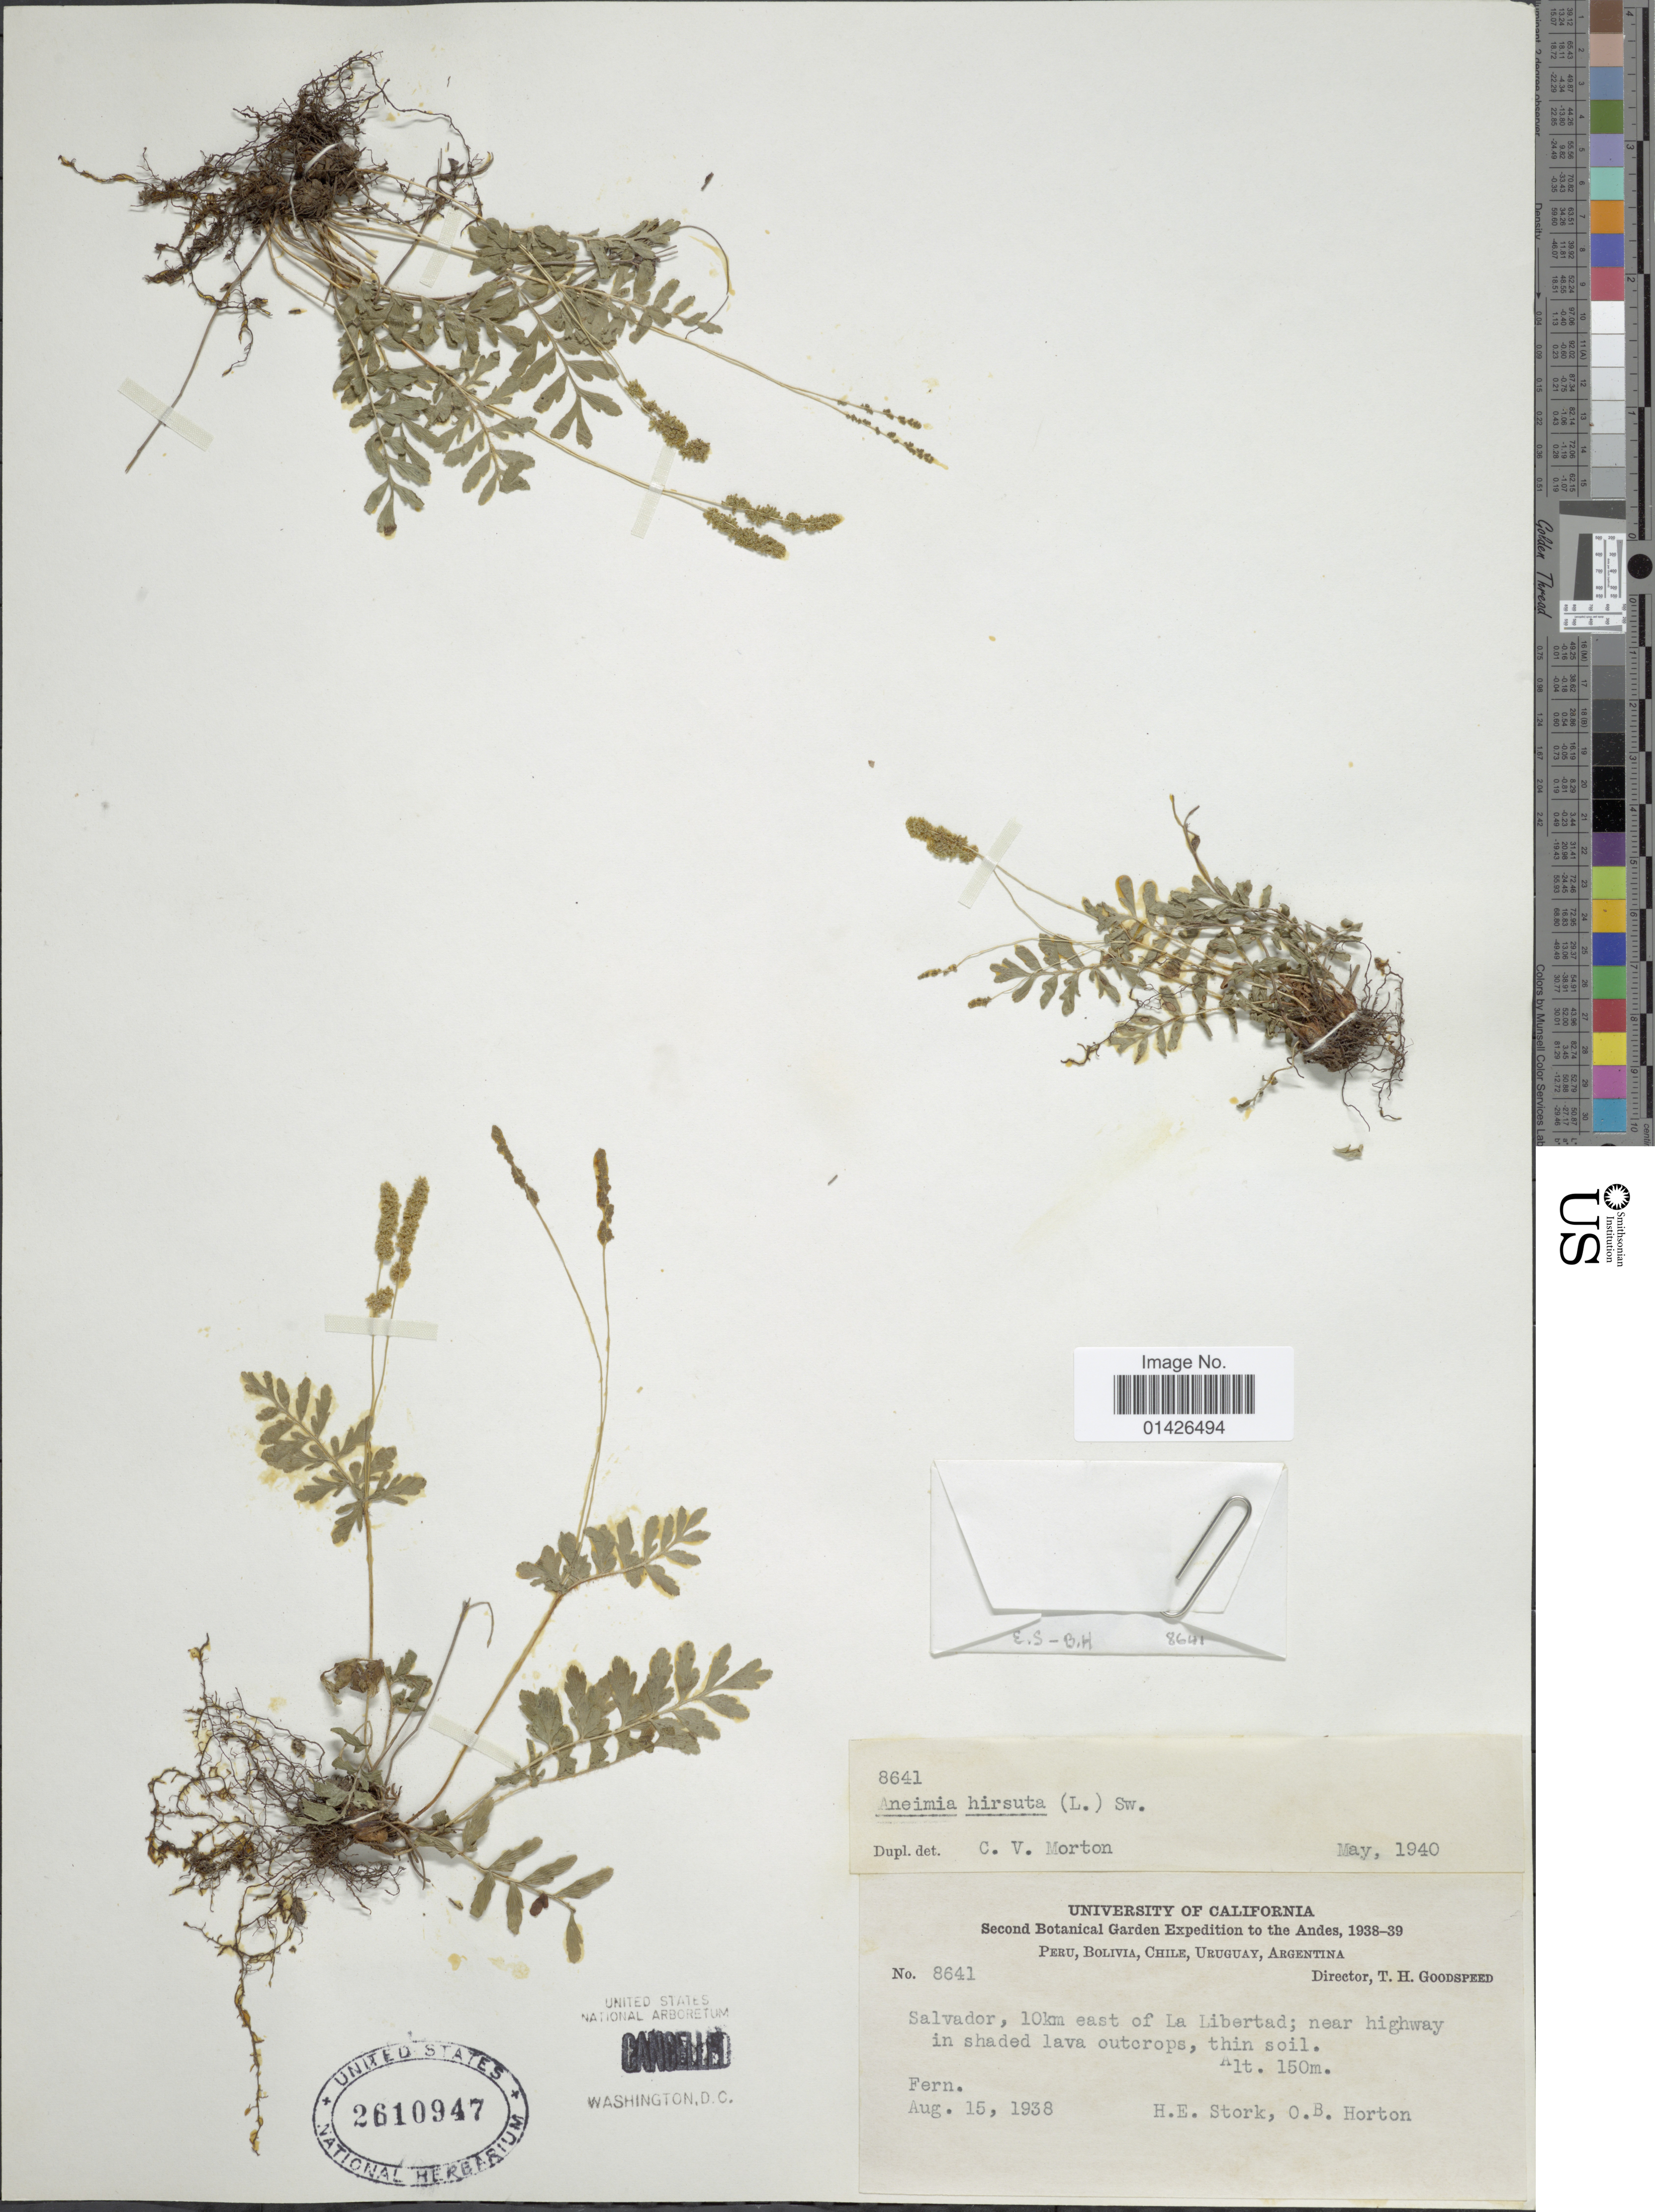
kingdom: Plantae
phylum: Tracheophyta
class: Polypodiopsida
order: Schizaeales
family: Anemiaceae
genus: Anemia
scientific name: Anemia hirsuta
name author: (L.) Sw.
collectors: H. E. Stork & O. B. Horton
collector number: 8641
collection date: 1938-08-15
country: El Salvador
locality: Salvador, 10km east of La Libertad;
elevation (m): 150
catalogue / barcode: US 2610947